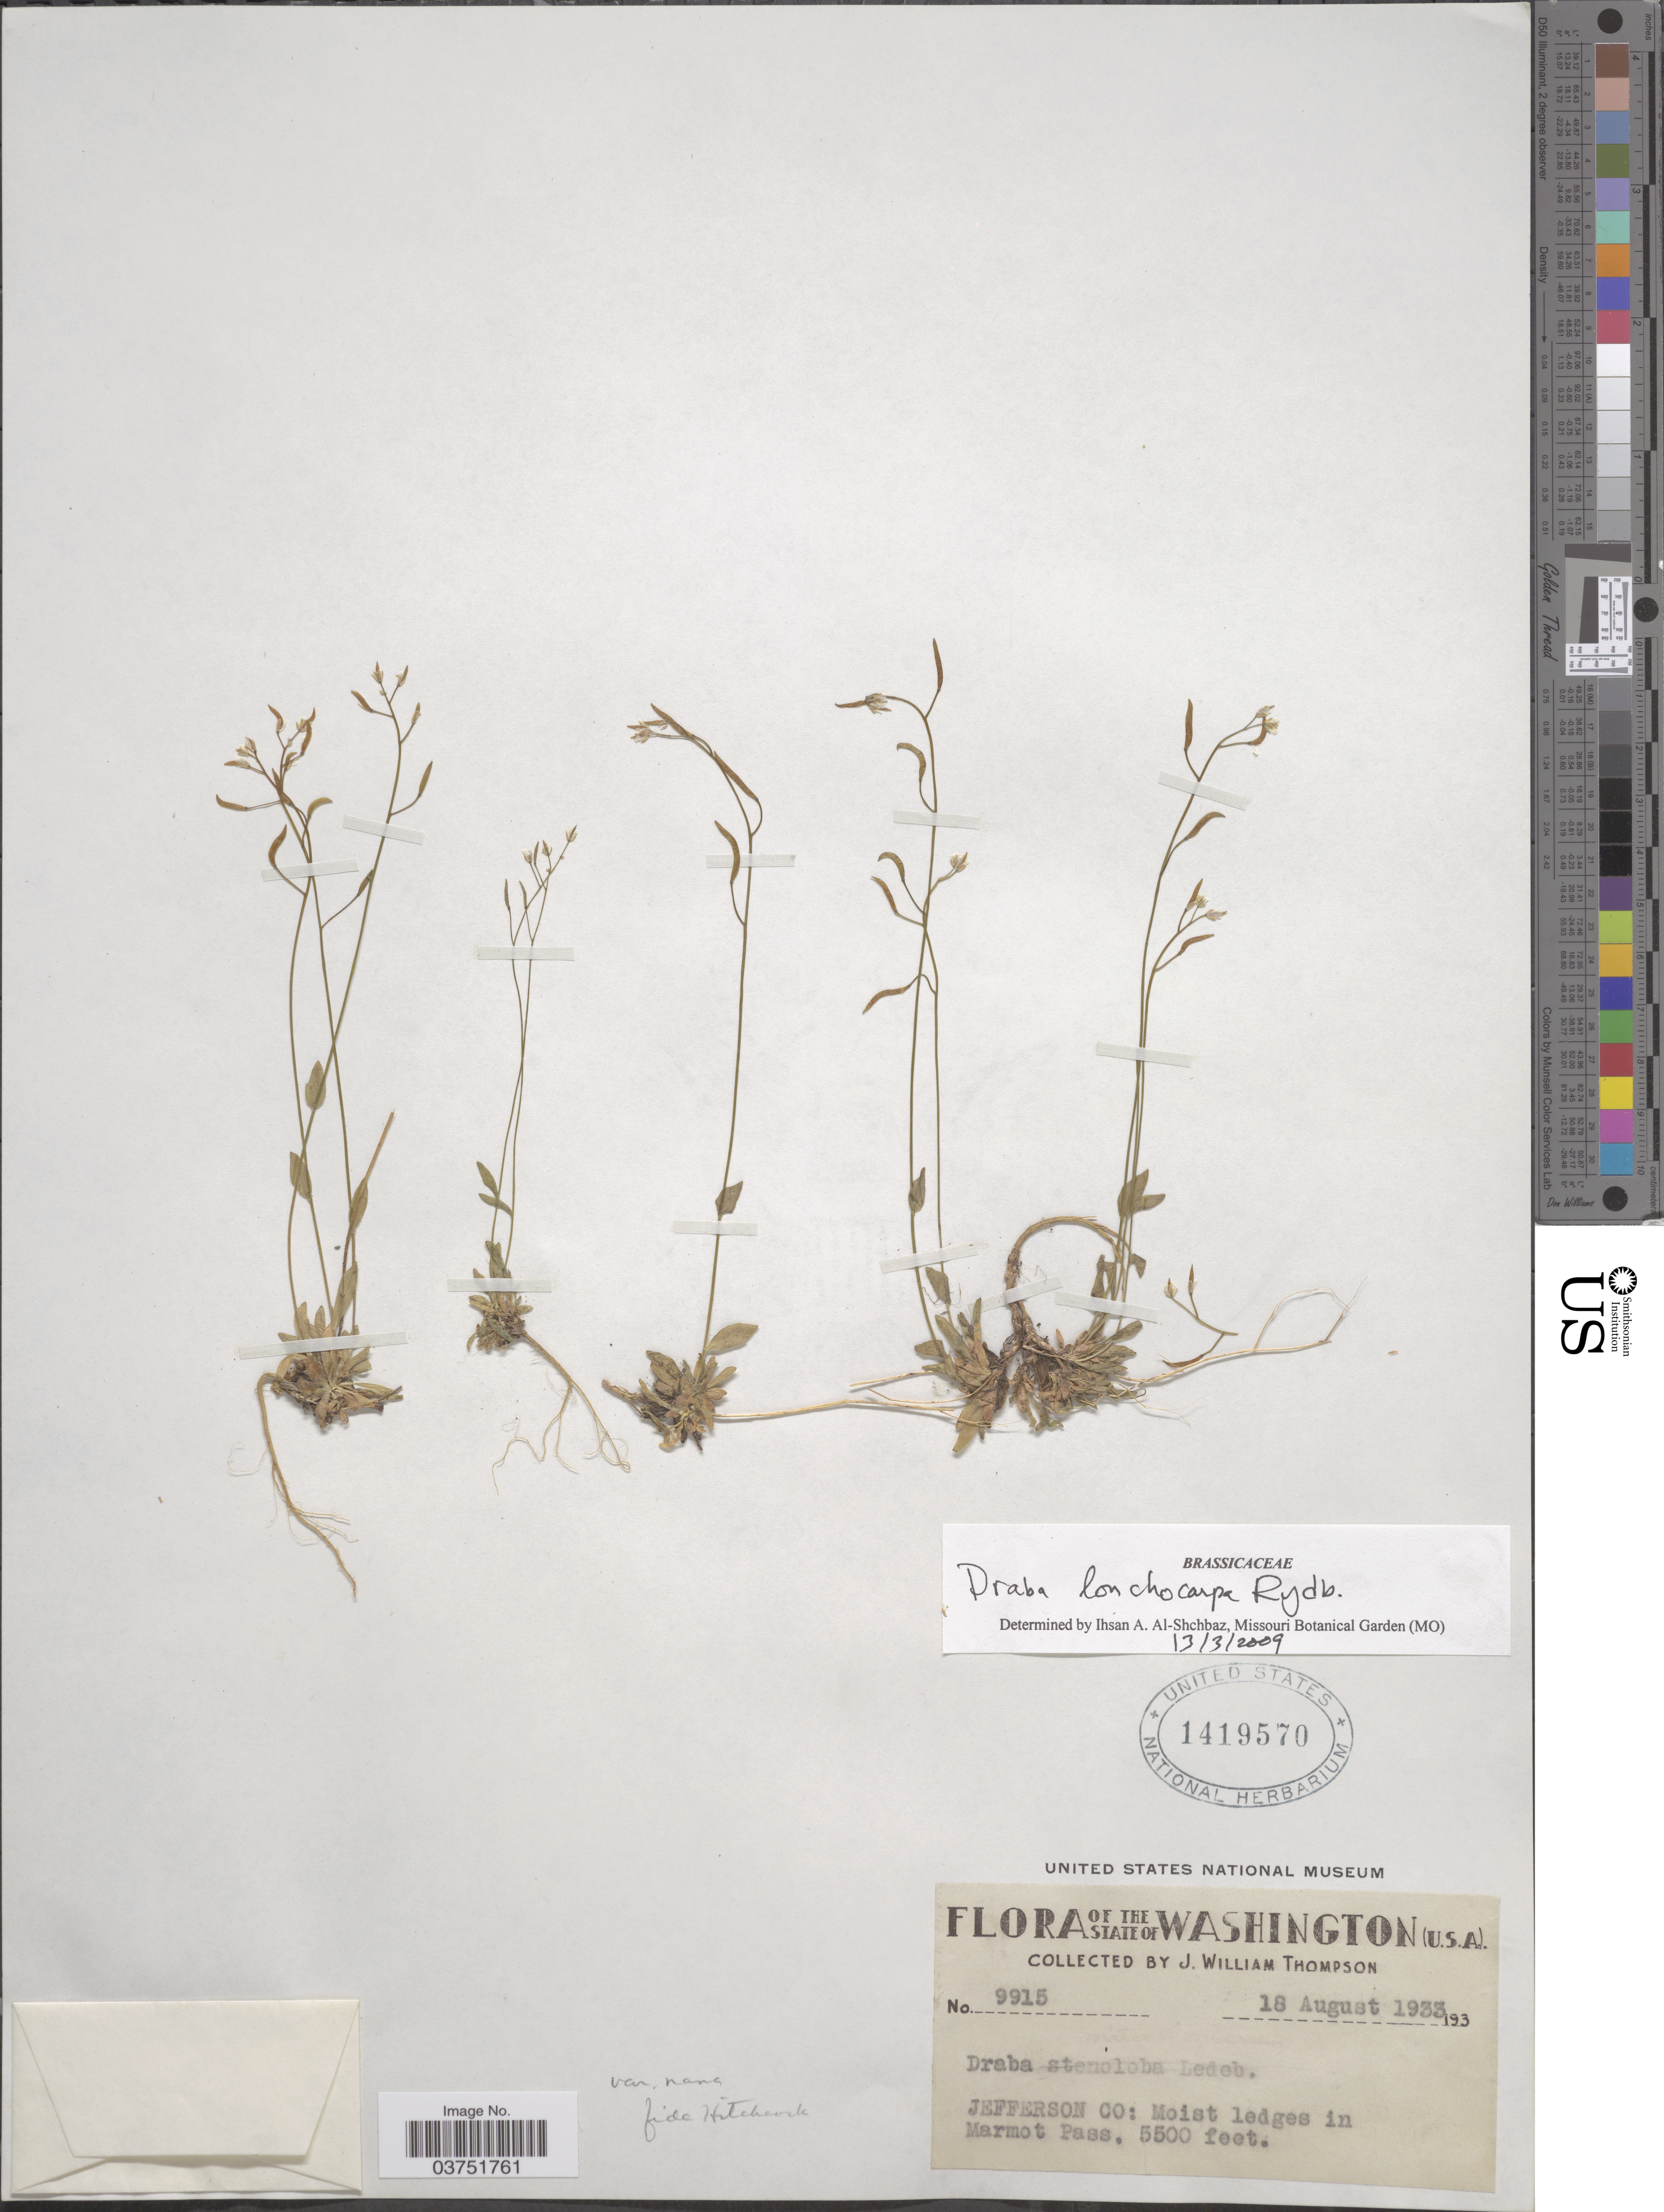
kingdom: Plantae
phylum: Tracheophyta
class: Magnoliopsida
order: Brassicales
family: Brassicaceae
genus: Draba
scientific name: Draba lonchocarpa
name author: Rydb.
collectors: J. W. Thompson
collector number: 9915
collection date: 1933-08-18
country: United States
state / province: Washington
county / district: Jefferson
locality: Jefferson Co: Moist ledges in Marmot Pass.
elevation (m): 1676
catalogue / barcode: US 1419570